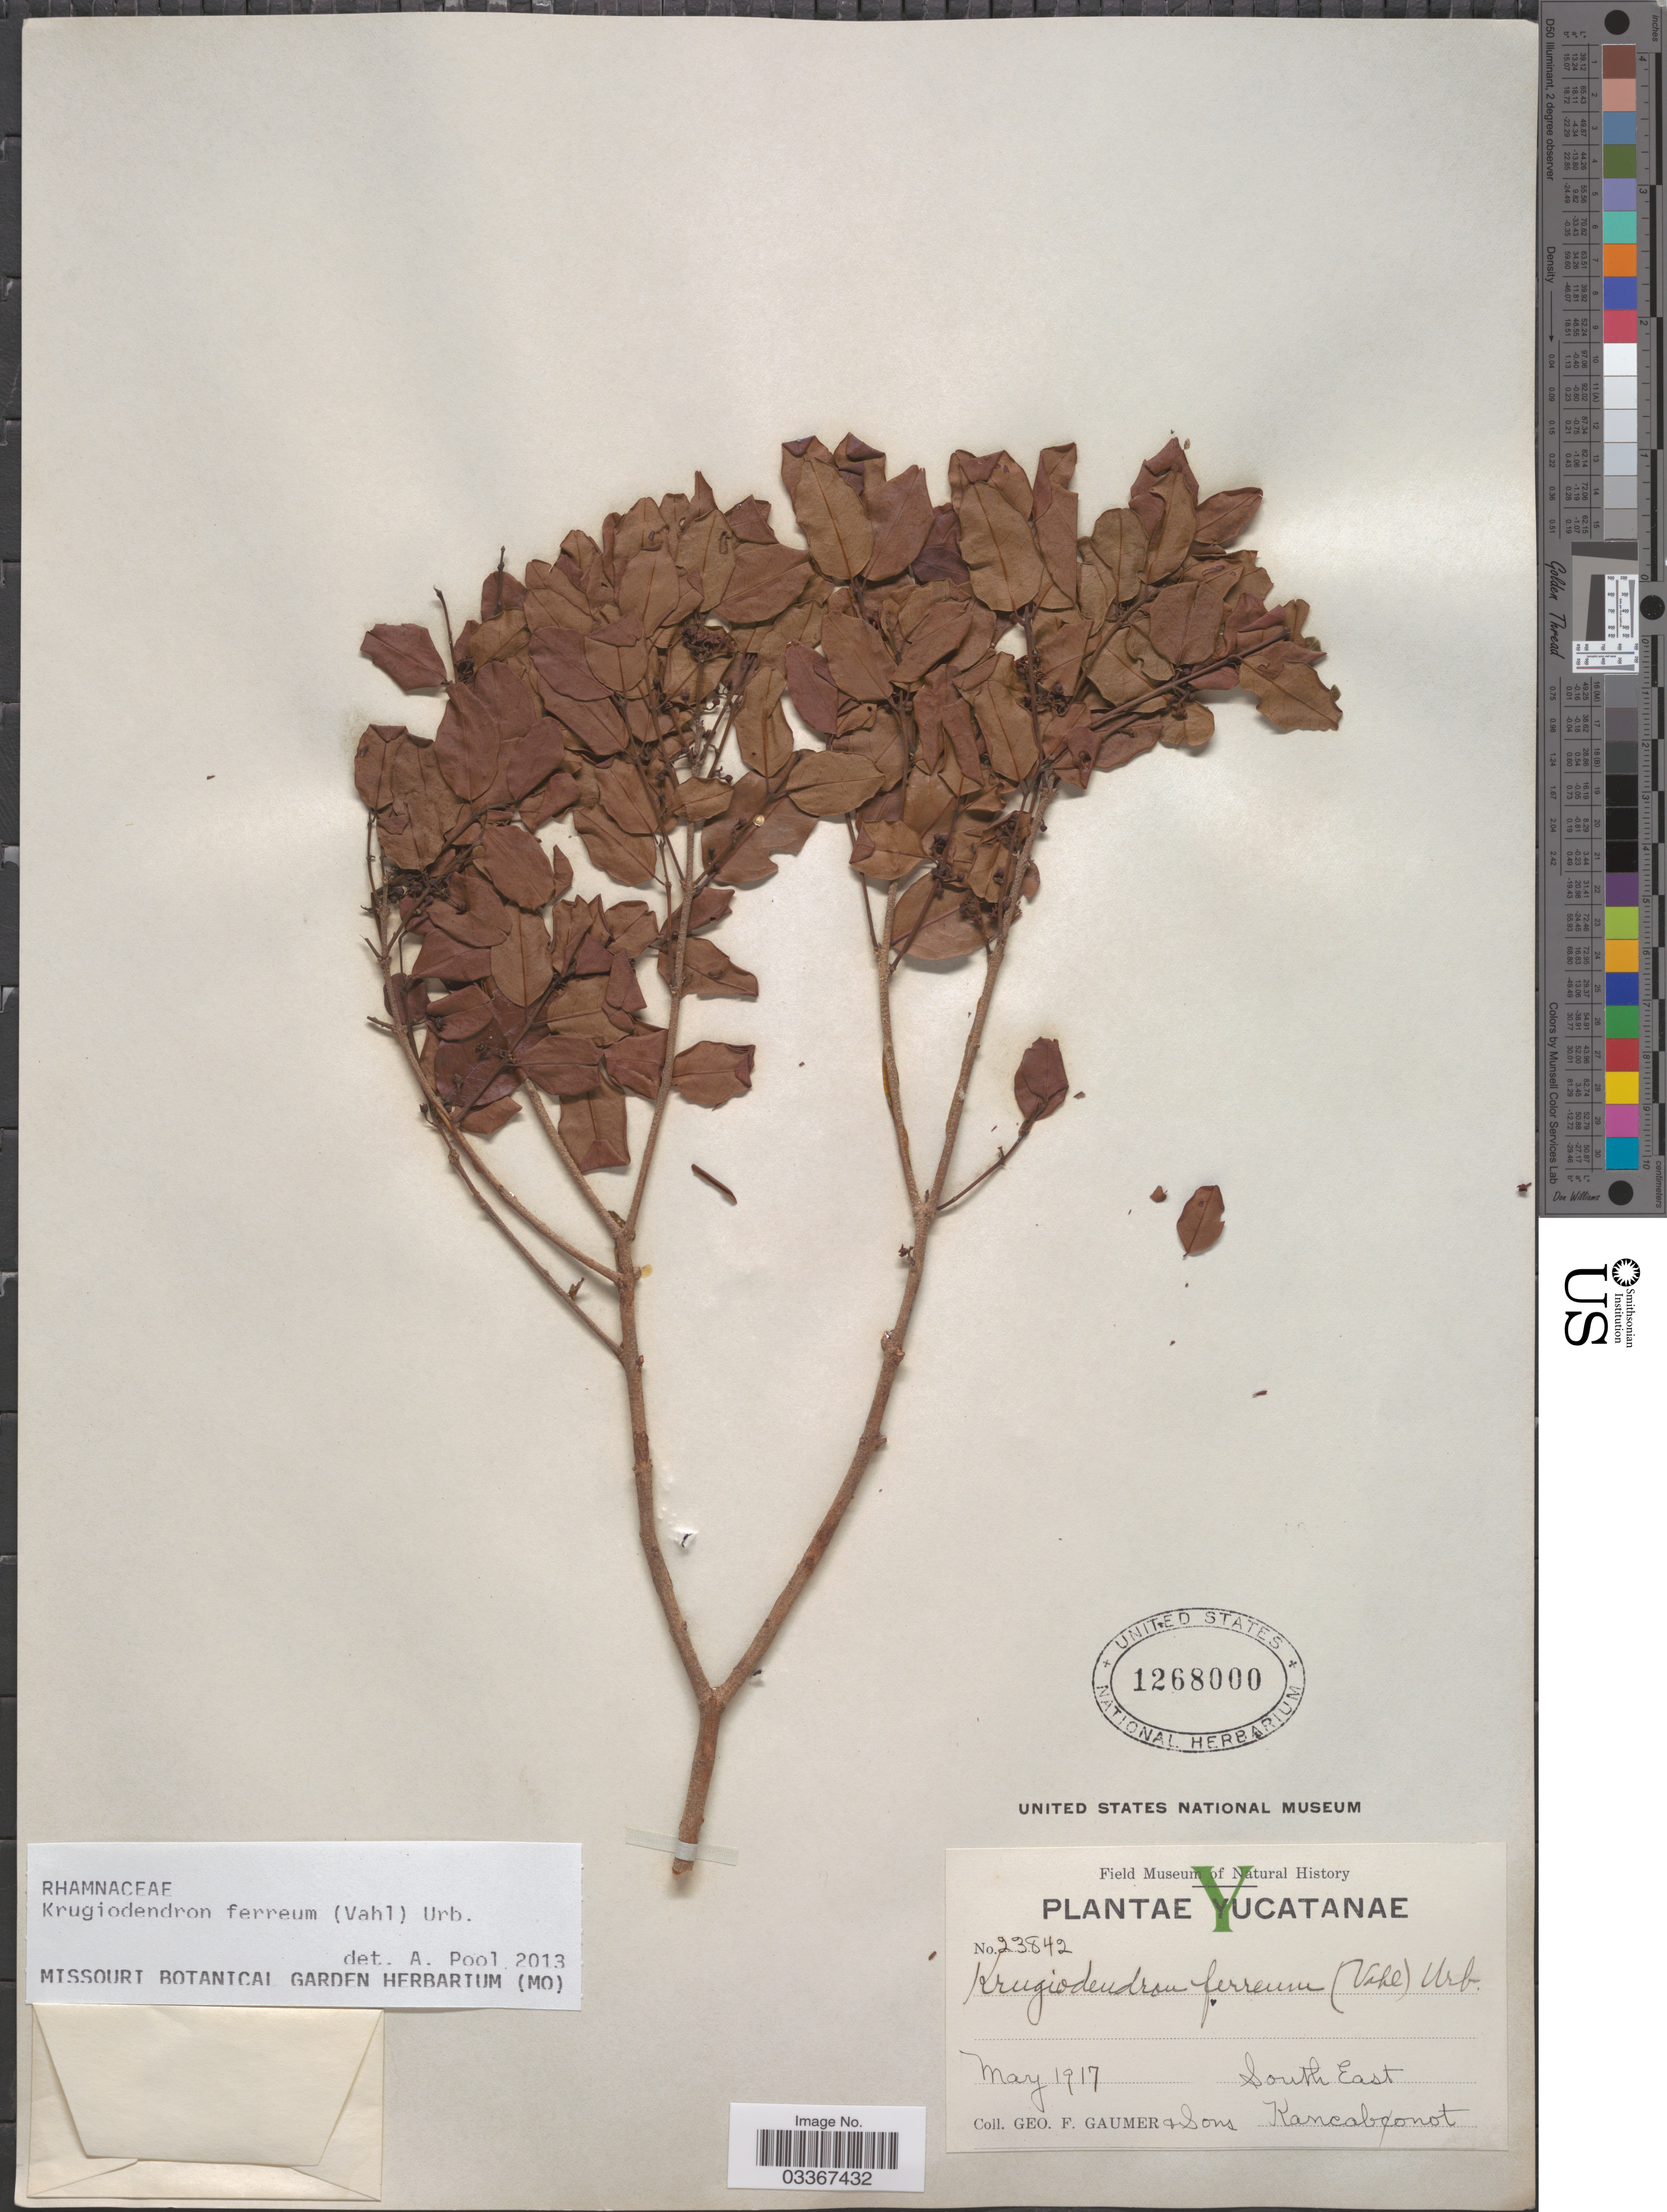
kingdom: Plantae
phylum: Tracheophyta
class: Magnoliopsida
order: Rosales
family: Rhamnaceae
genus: Krugiodendron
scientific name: Krugiodendron ferreum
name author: (Vahl) Urb.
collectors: G. F. Gaumer & Sons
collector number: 23842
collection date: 1917-05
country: Mexico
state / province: Yucatán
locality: Yucatanae. South East. Kancabonot. [unsure placement]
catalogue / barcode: US 1268000